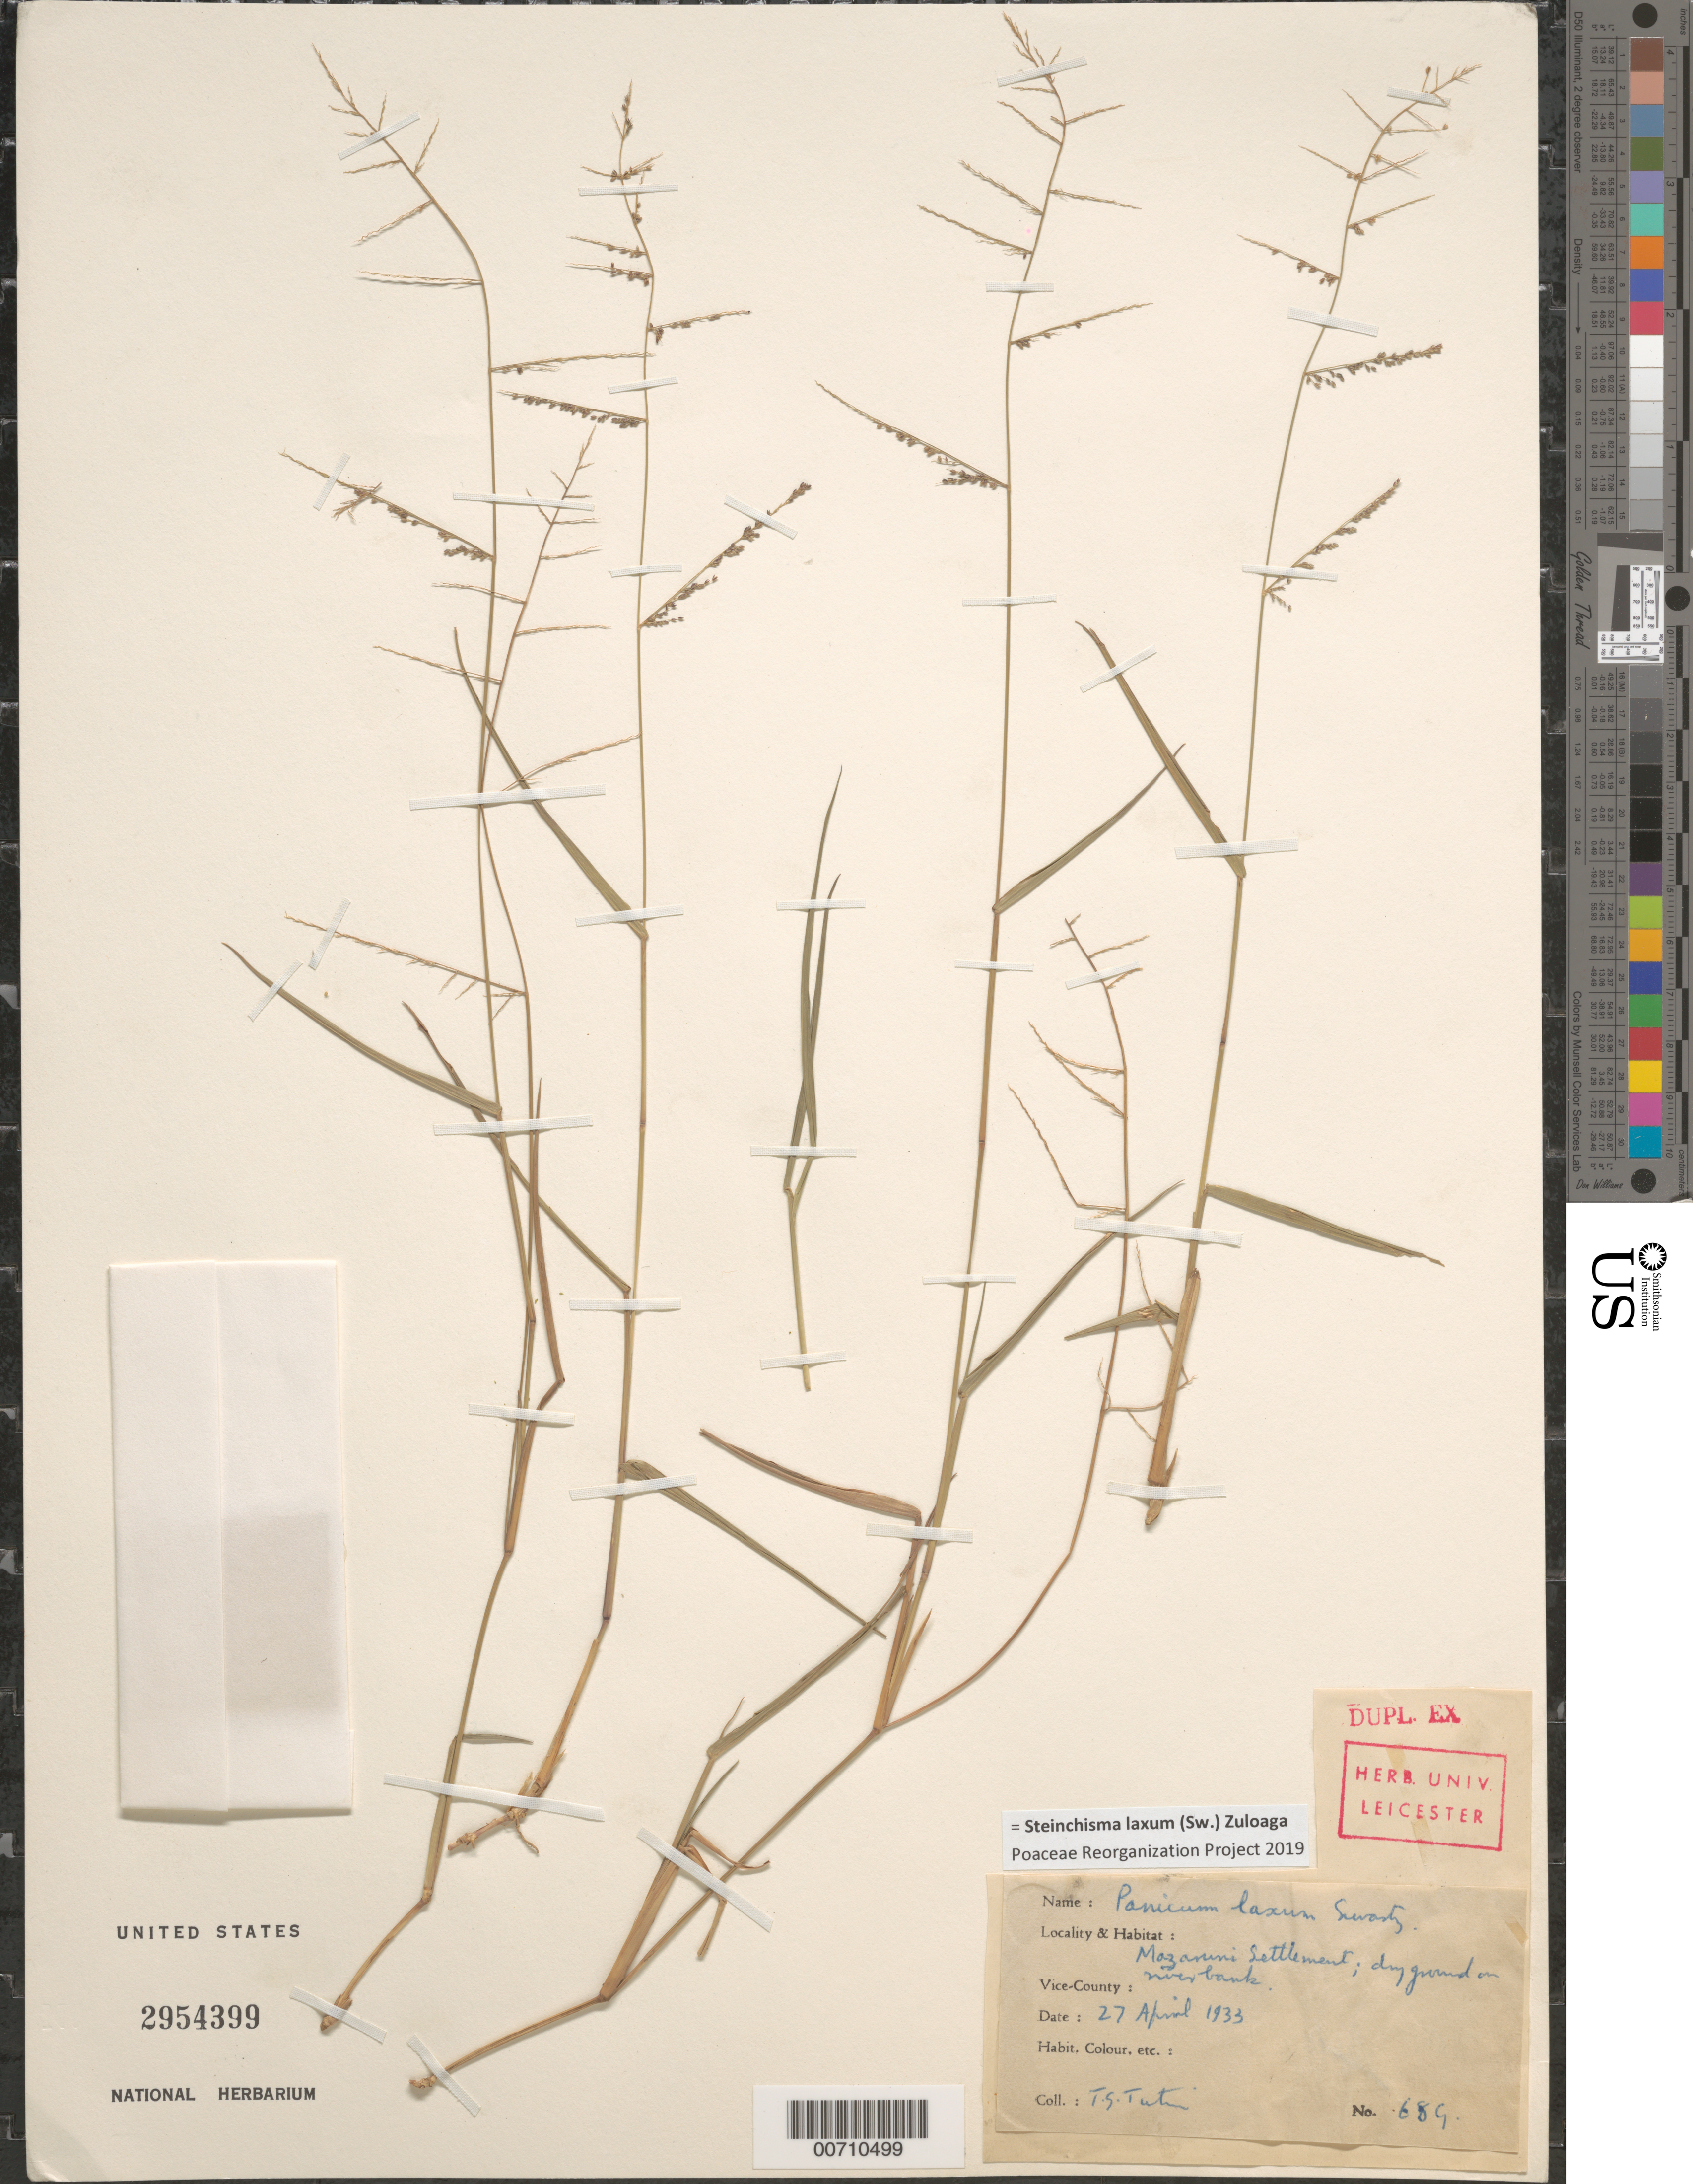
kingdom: Plantae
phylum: Tracheophyta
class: Liliopsida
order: Poales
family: Poaceae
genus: Panicum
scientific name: Panicum laxum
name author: Sw.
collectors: T. G. Tutin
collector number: G 68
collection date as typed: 27-Apr-33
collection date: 1933-04-27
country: Guyana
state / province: Cuyuni-Mazaruni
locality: Mazaruni Station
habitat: Dry ground on river banks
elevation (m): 30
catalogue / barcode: US 2954399